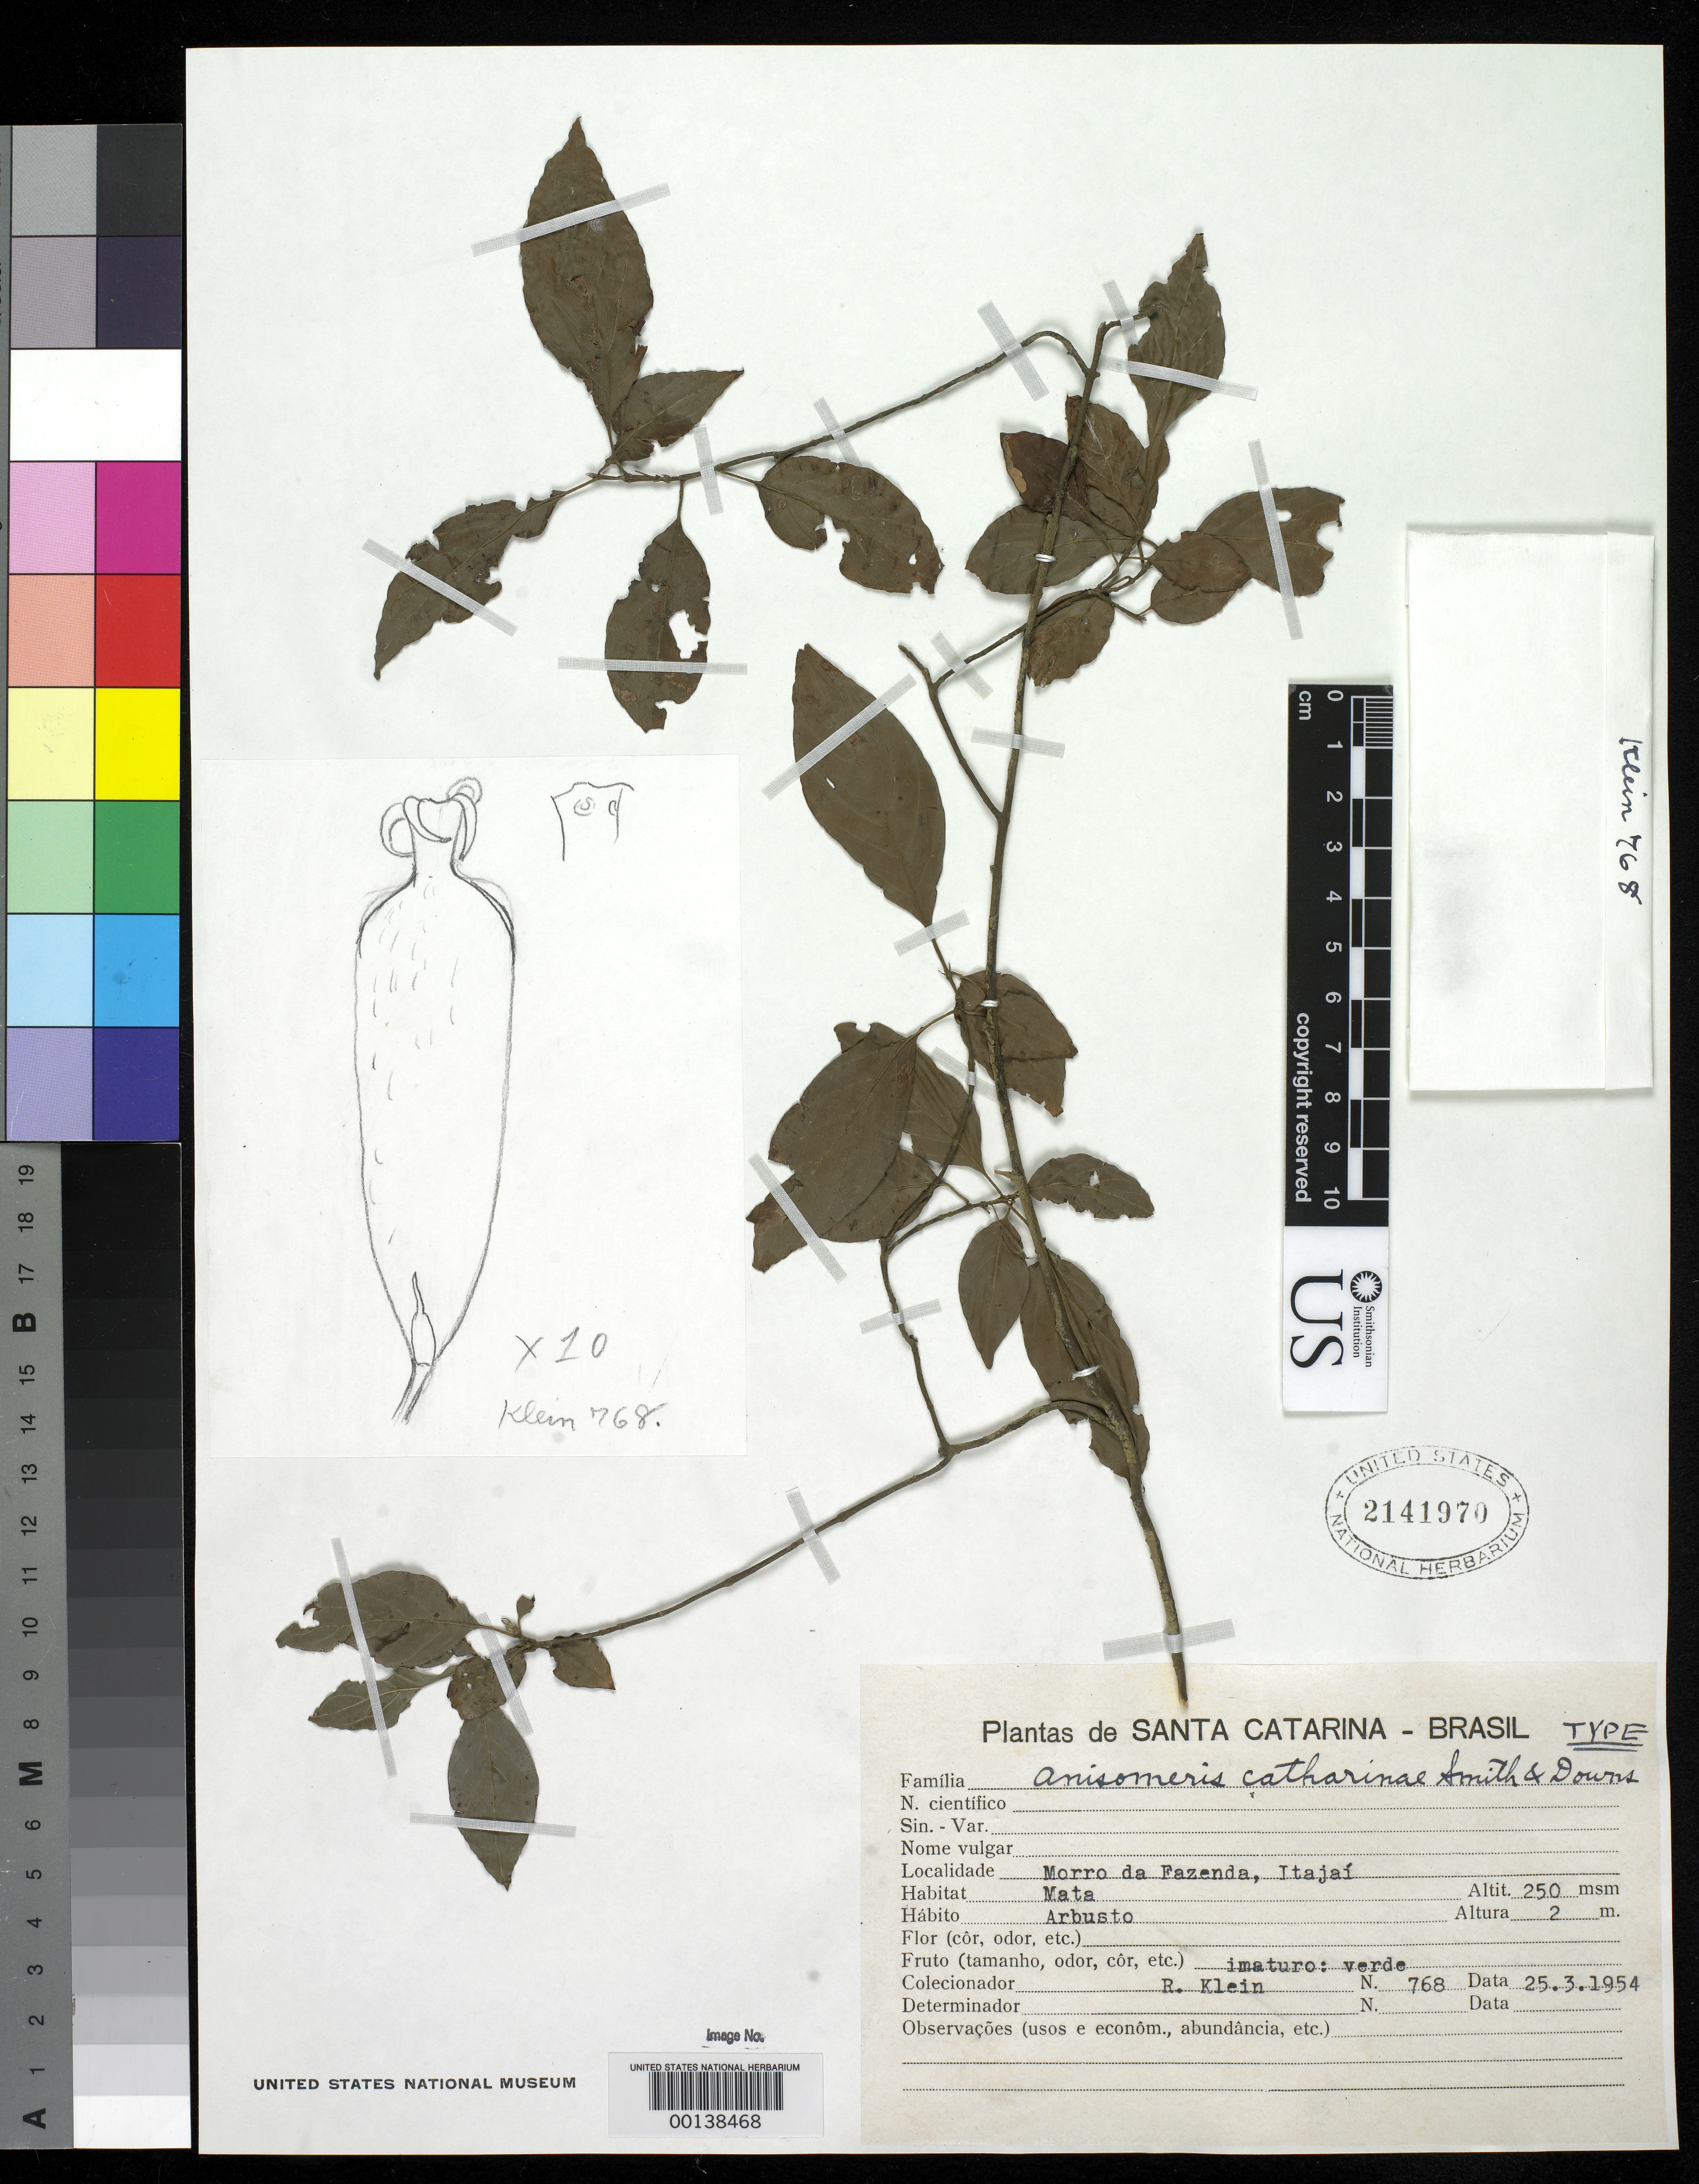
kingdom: Plantae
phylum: Tracheophyta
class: Magnoliopsida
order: Gentianales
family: Rubiaceae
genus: Anisomeris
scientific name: Anisomeris catharinae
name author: L.B. Sm. & Downs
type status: Holotype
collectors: R. M. Klein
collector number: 768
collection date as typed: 25 Mar 1954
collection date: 1954-03-25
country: Brazil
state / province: Santa Catarina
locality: Itajai, Morro da Fazenda.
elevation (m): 250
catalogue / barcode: US 2141970